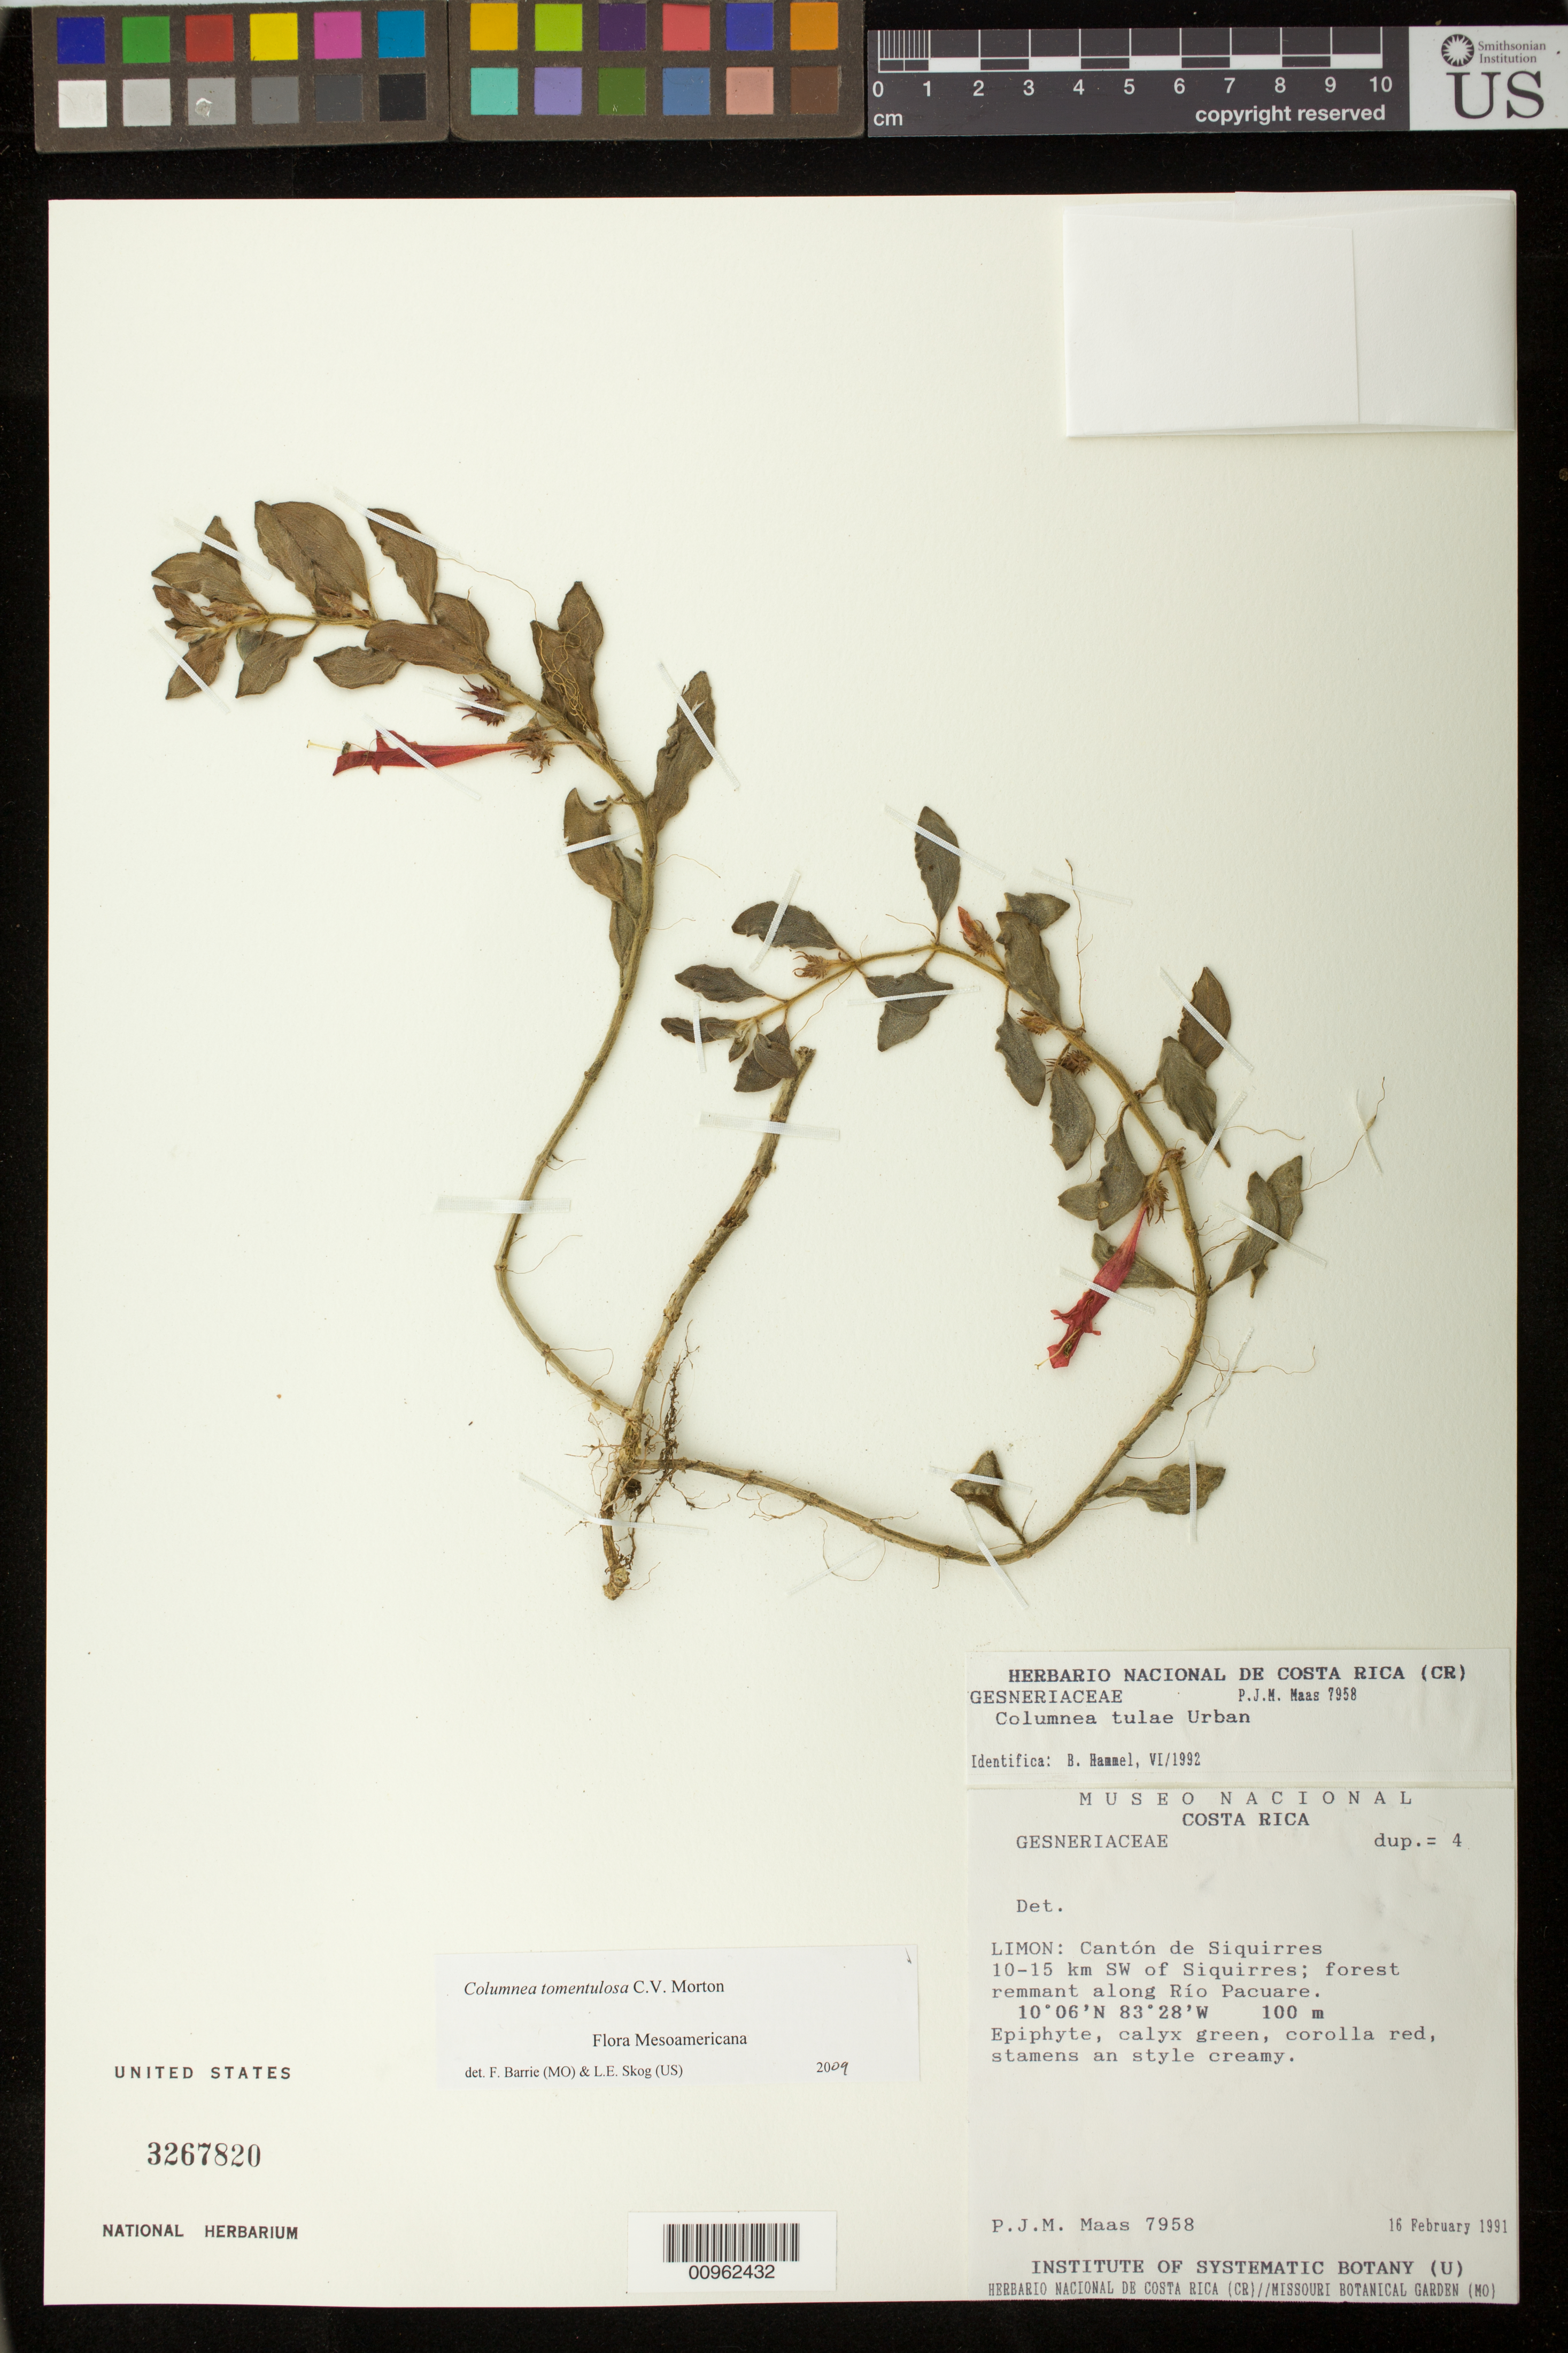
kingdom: Plantae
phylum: Tracheophyta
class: Magnoliopsida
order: Lamiales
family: Gesneriaceae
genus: Columnea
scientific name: Columnea tomentulosa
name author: C.V. Morton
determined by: Barrie, F. R.; Skog, Laurence E.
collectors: P. Maas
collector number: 7958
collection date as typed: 16 Feb 1991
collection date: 1991-02-16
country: Costa Rica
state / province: Limón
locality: Limón: Cantón de Siquirres, 10-15 km SW of Siquirres; forest remmant along Rio Pacuare.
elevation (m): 100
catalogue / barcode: US 3267820